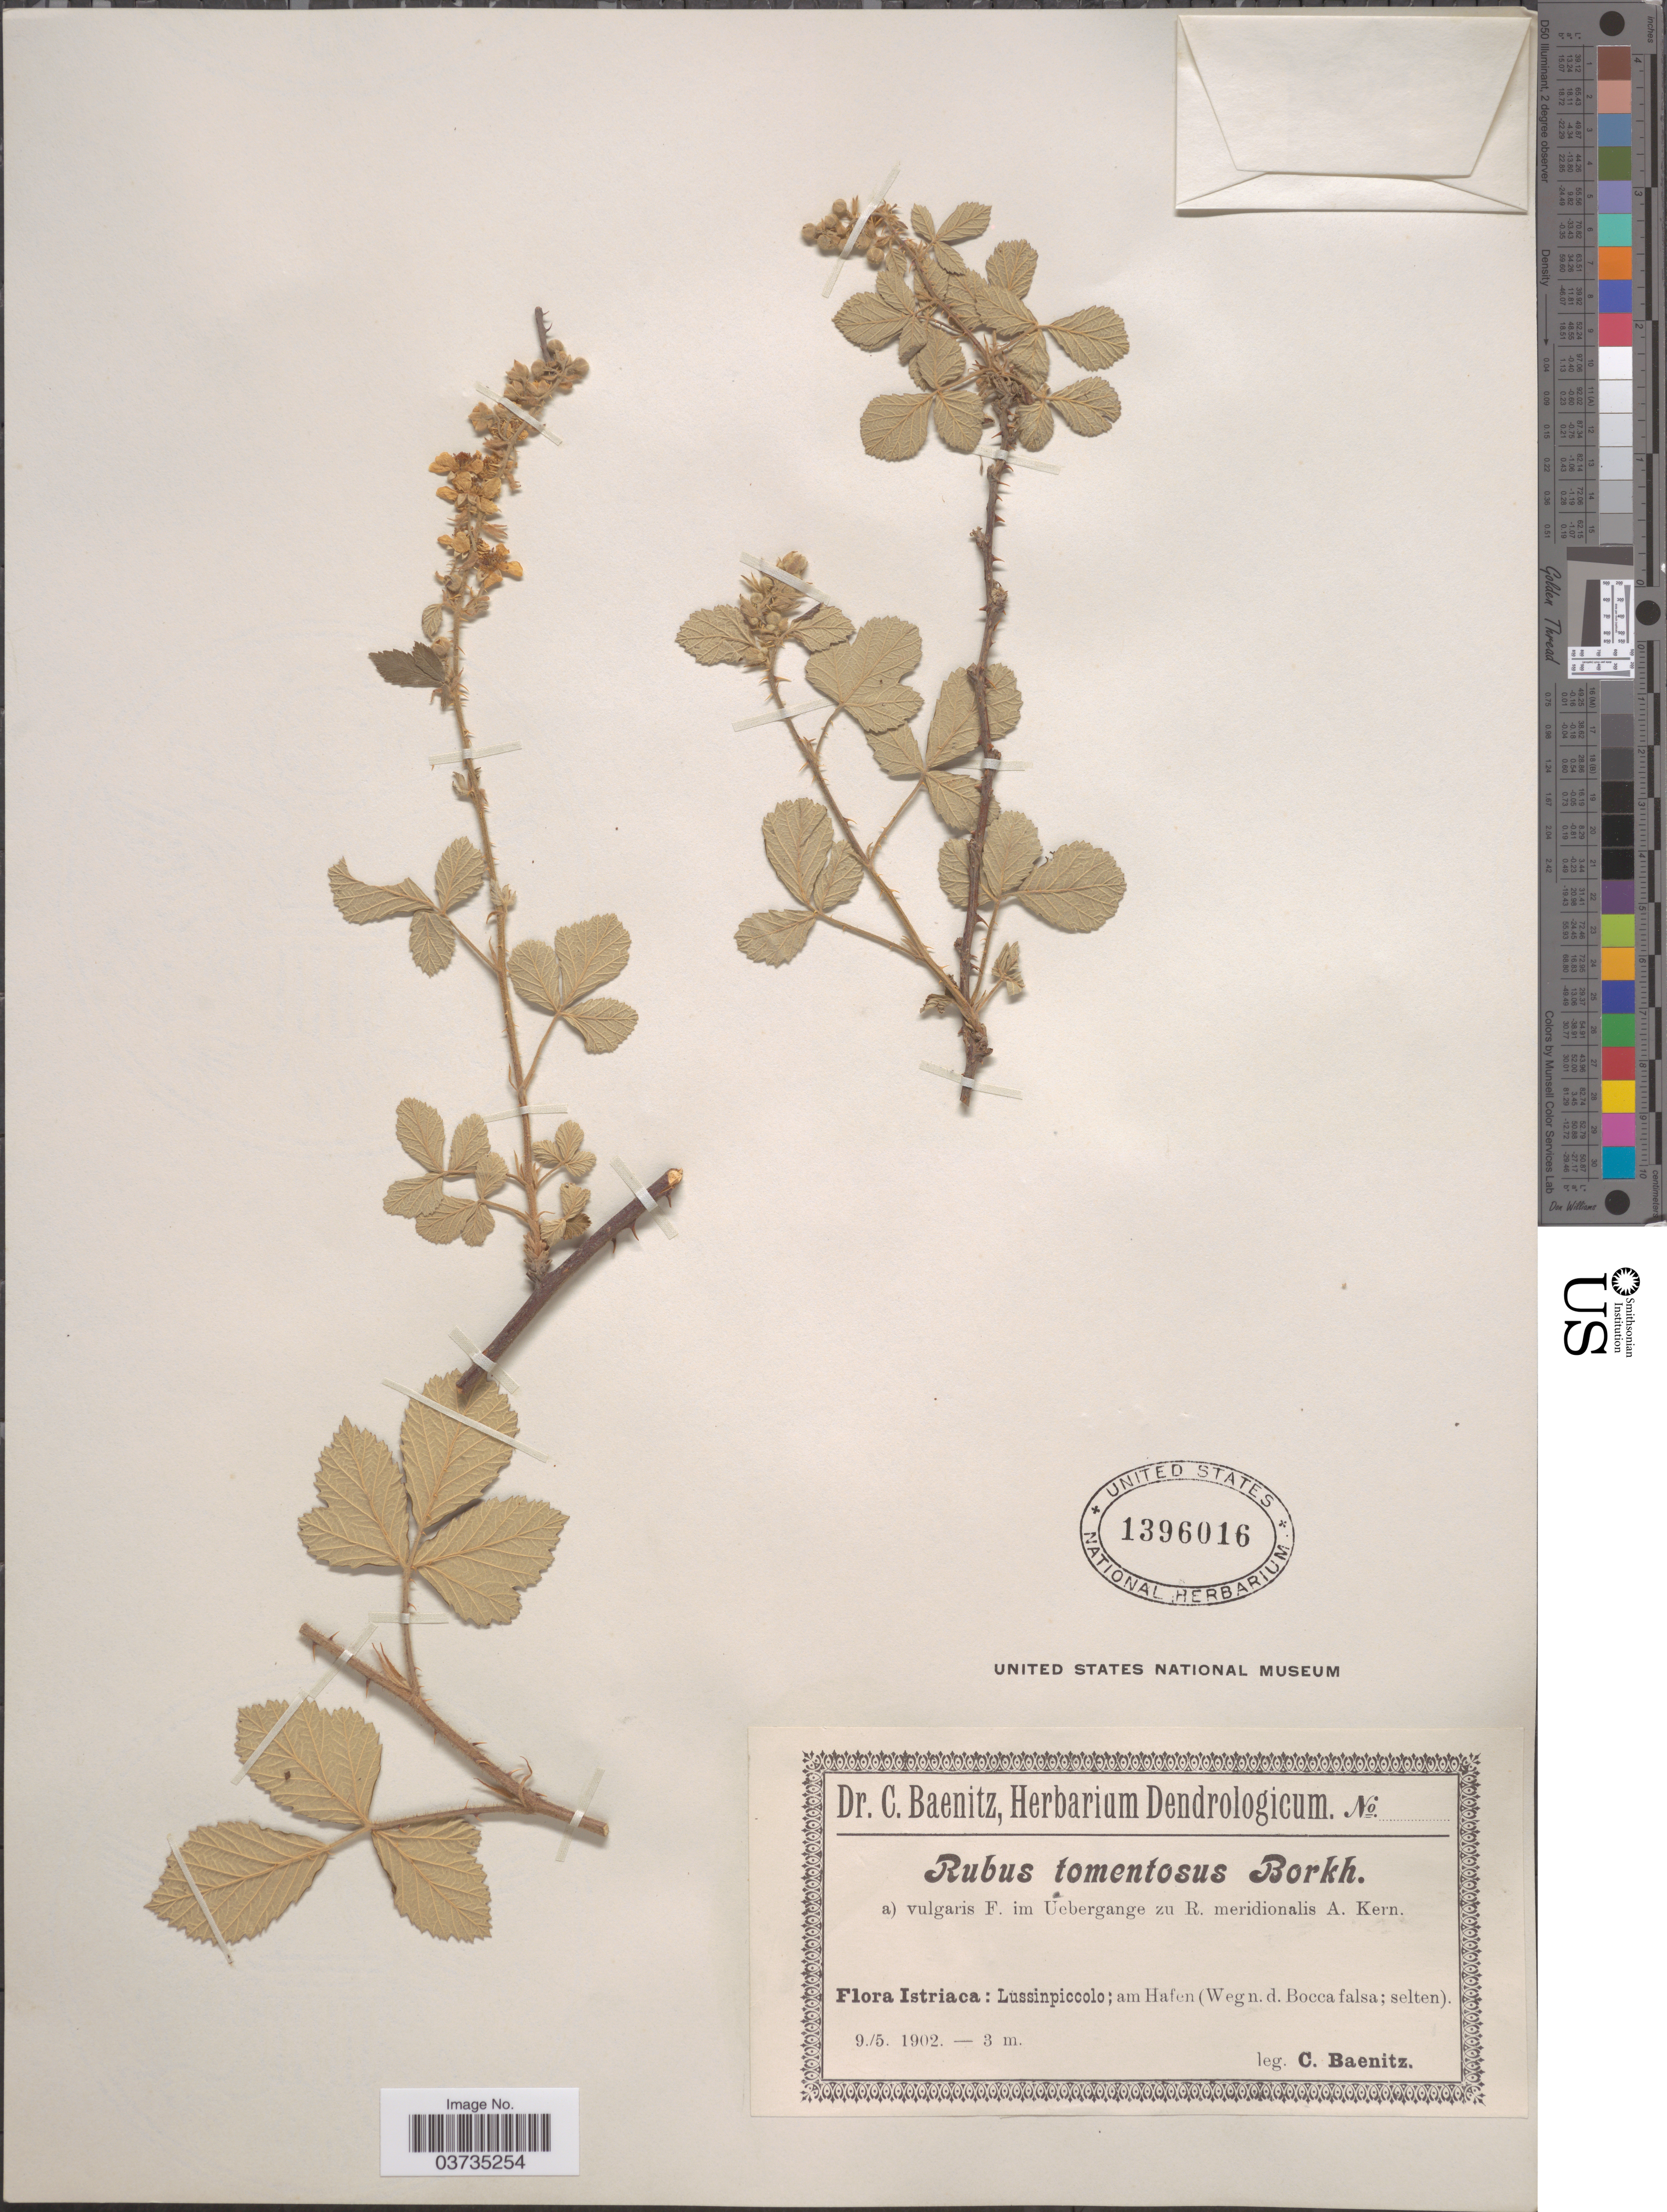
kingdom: Plantae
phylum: Tracheophyta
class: Magnoliopsida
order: Rosales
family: Rosaceae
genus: Rubus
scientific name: Rubus tomentosus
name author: Borkh.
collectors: C. G. Baenitz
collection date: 1902-05-09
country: Croatia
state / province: Istria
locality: Lussinpiccolo; am Hafen (Weg n. d. Bocca falsa; selten).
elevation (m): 3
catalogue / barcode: US 1396016